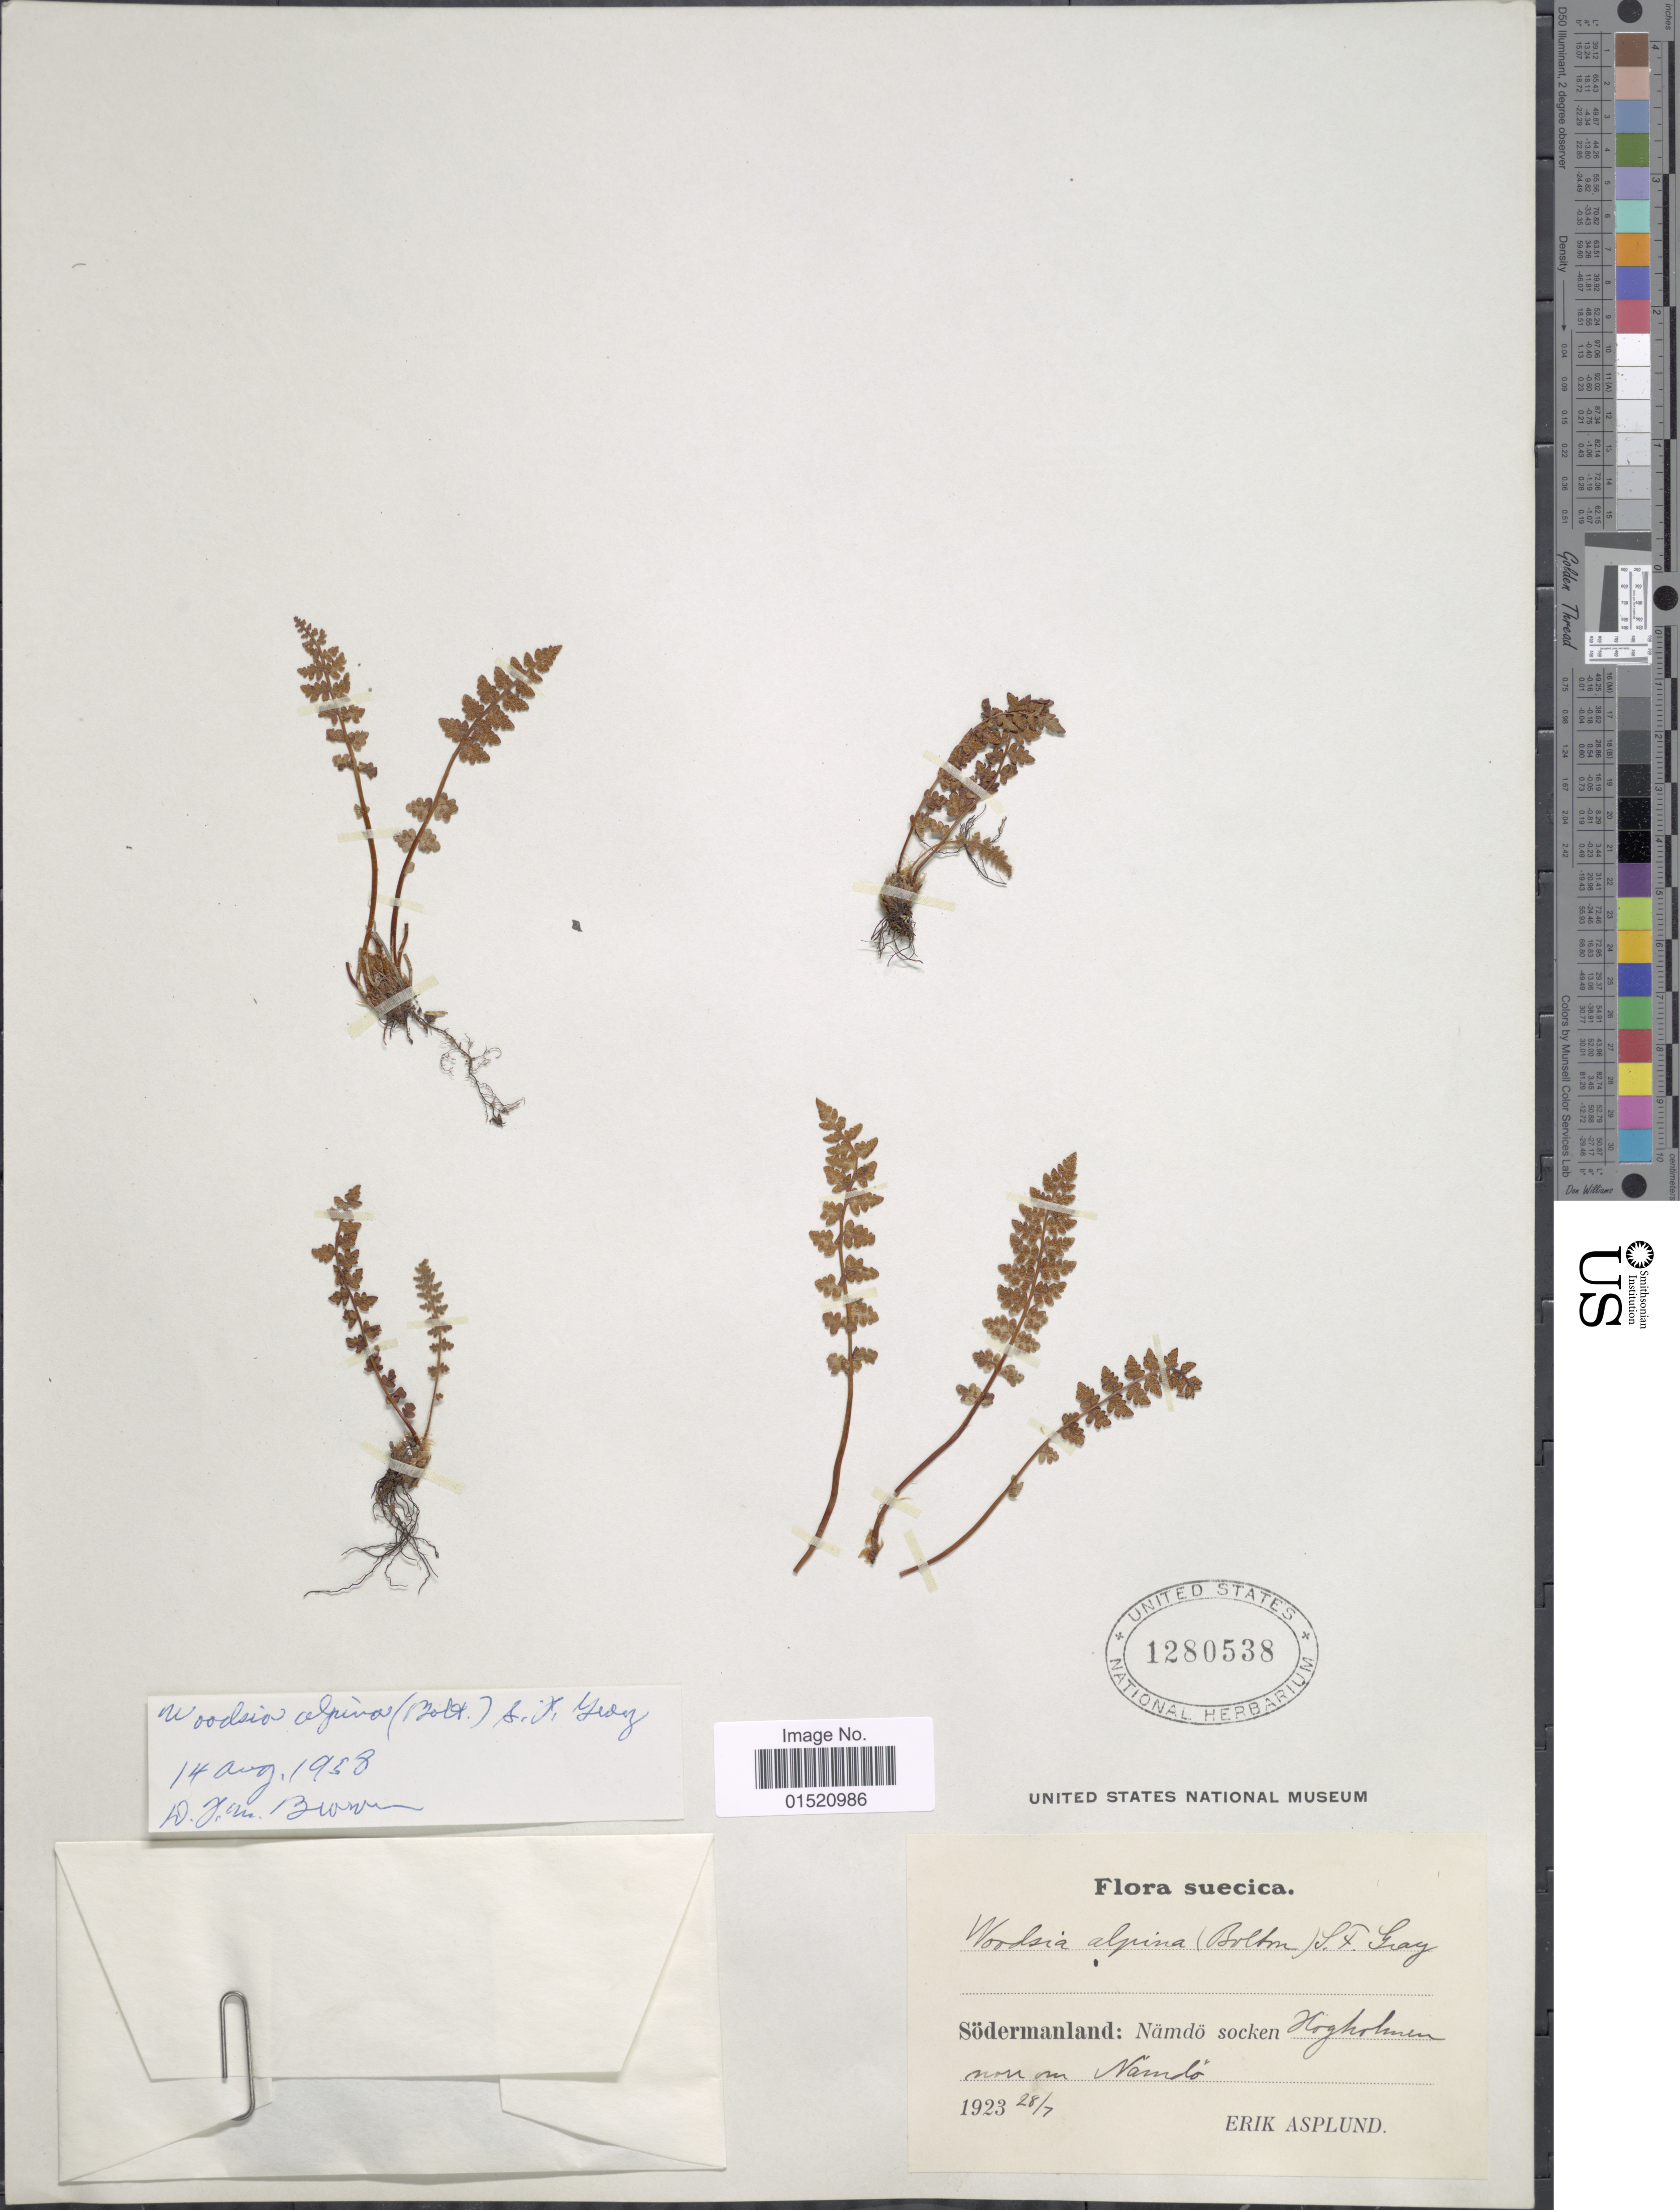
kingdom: Plantae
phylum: Tracheophyta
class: Polypodiopsida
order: Polypodiales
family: Woodsiaceae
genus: Woodsia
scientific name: Woodsia alpina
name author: (Bolton) S.F. Gray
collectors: E. Asplund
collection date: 1923-07-28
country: Sweden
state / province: Sodermanland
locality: Södermanland: Nämdö socken Hogholmen non am Malmo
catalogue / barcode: US 1280538